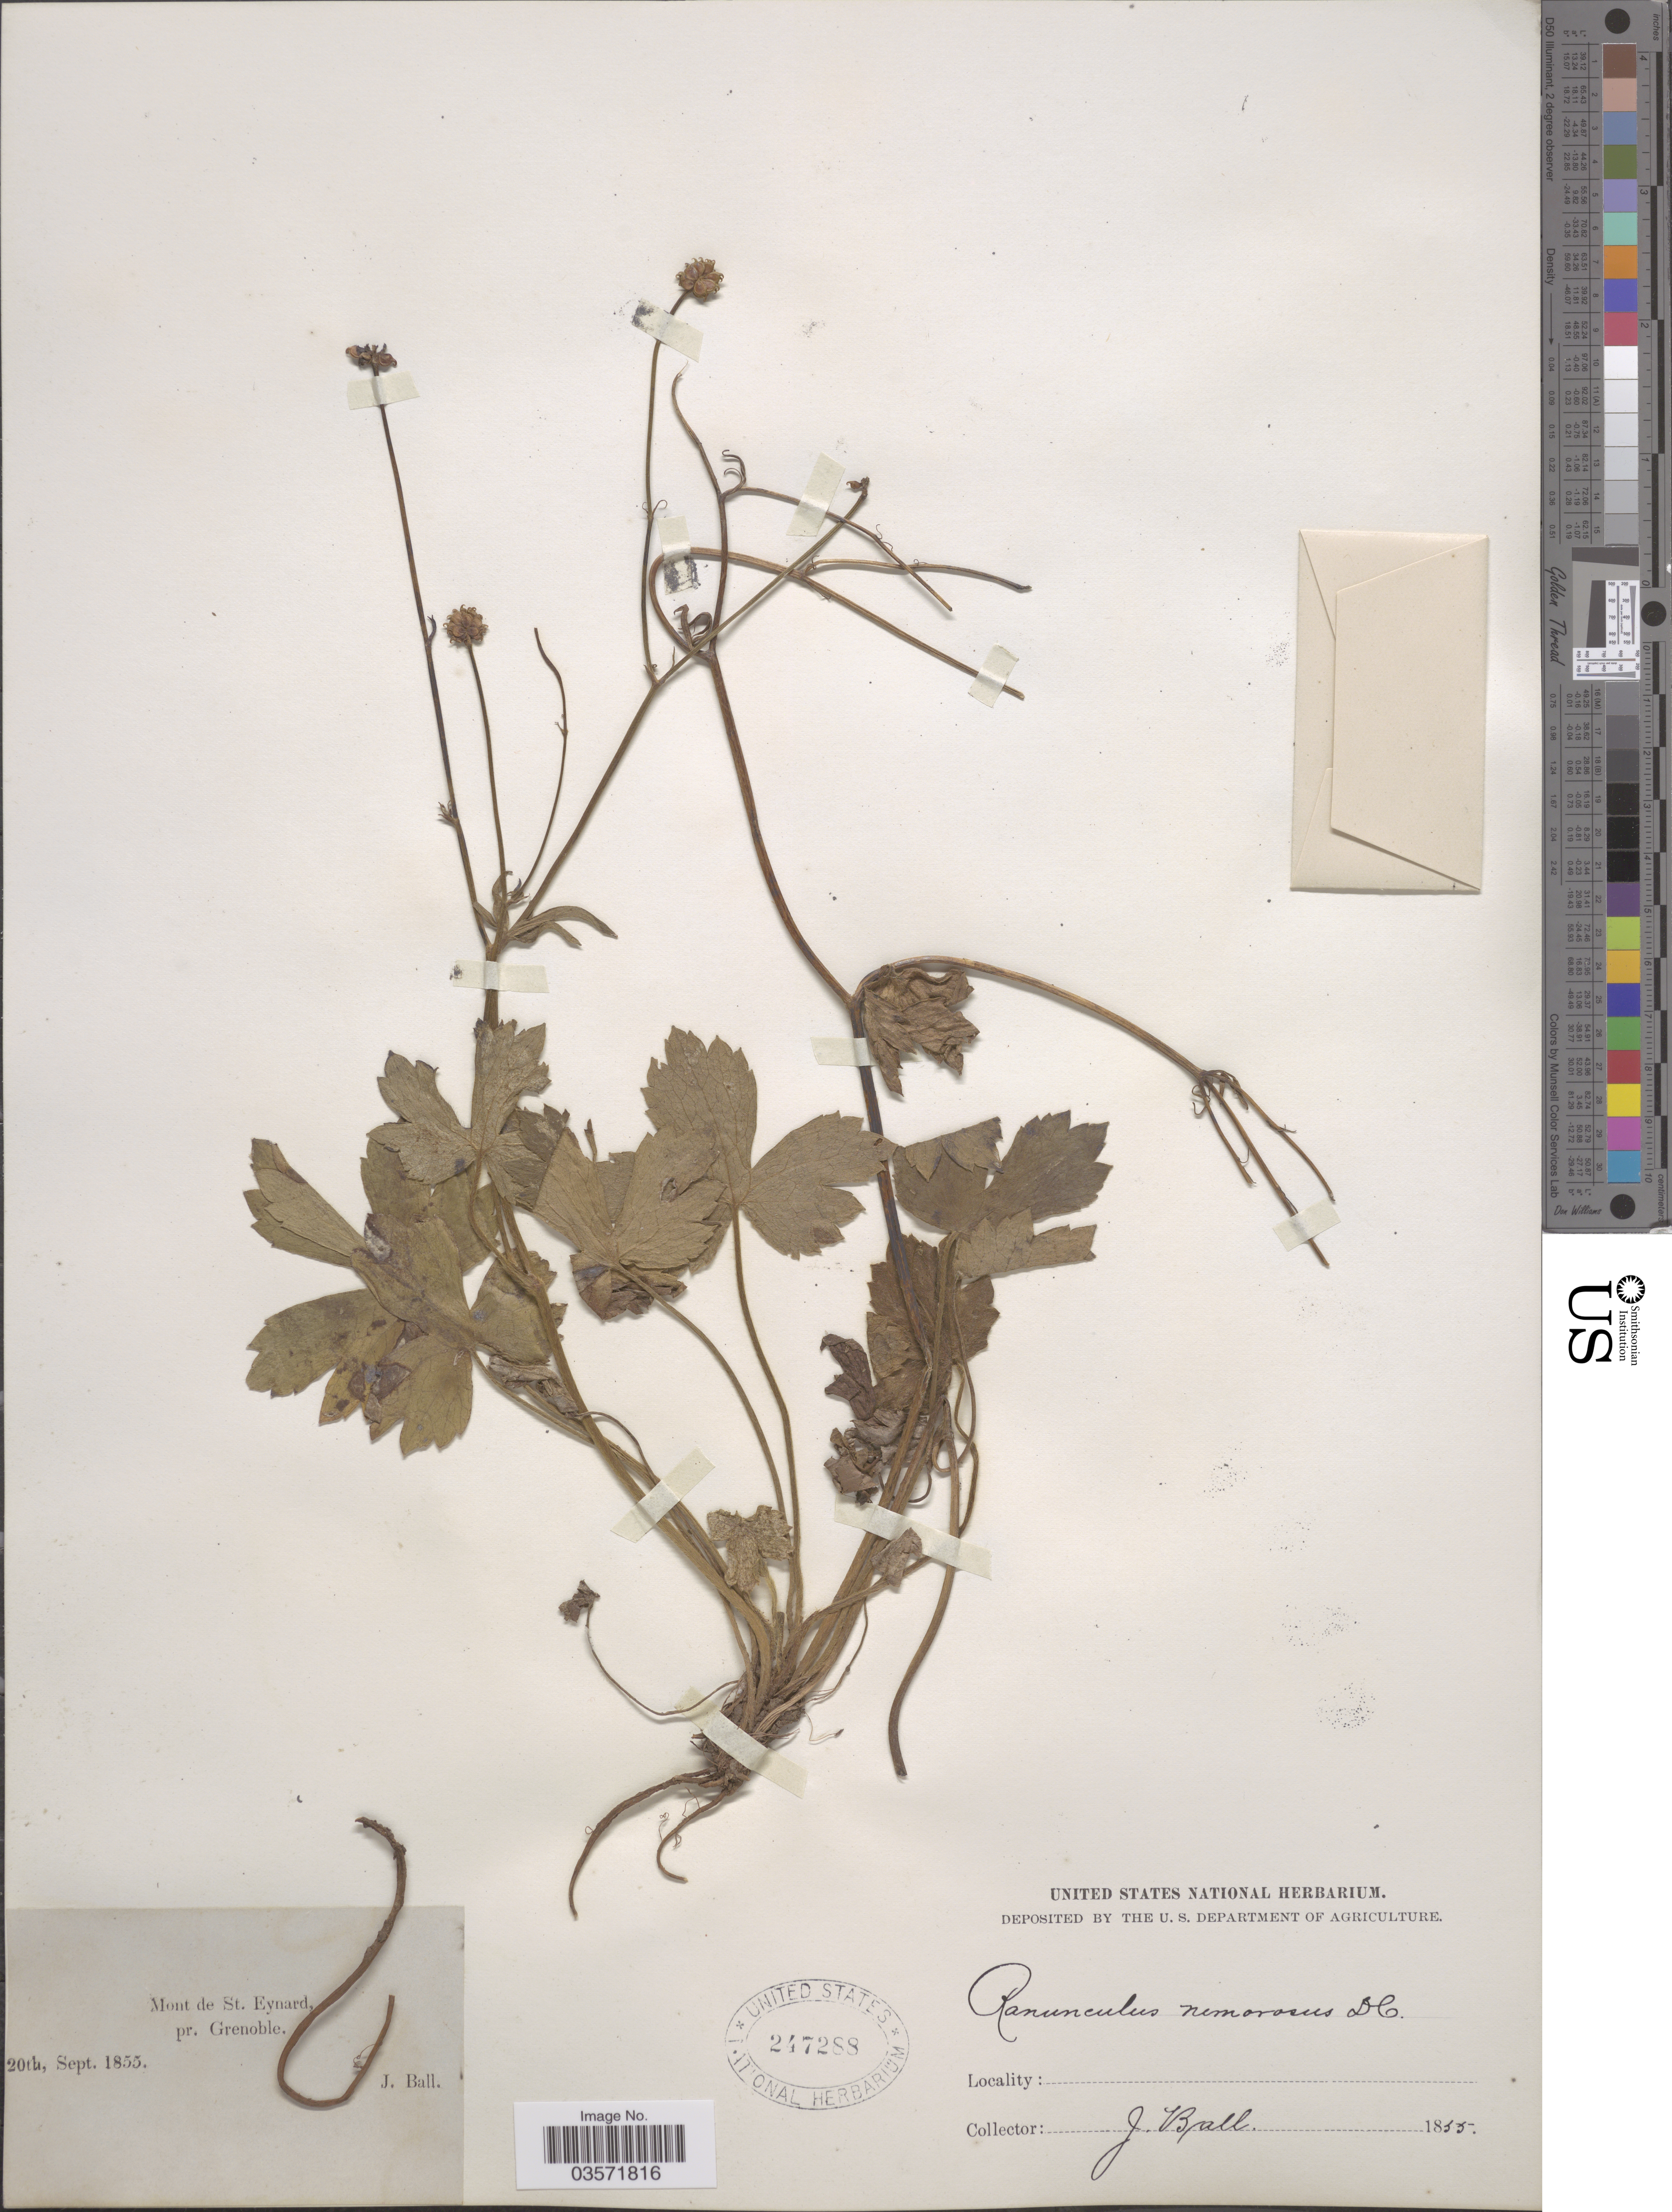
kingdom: Plantae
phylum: Tracheophyta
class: Magnoliopsida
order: Ranunculales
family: Ranunculaceae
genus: Ranunculus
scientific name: Ranunculus nemorosus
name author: DC.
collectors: J. Ball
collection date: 1855-09-20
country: France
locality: Mont de St. Eynard, pr. Grenoble.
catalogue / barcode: US 247288